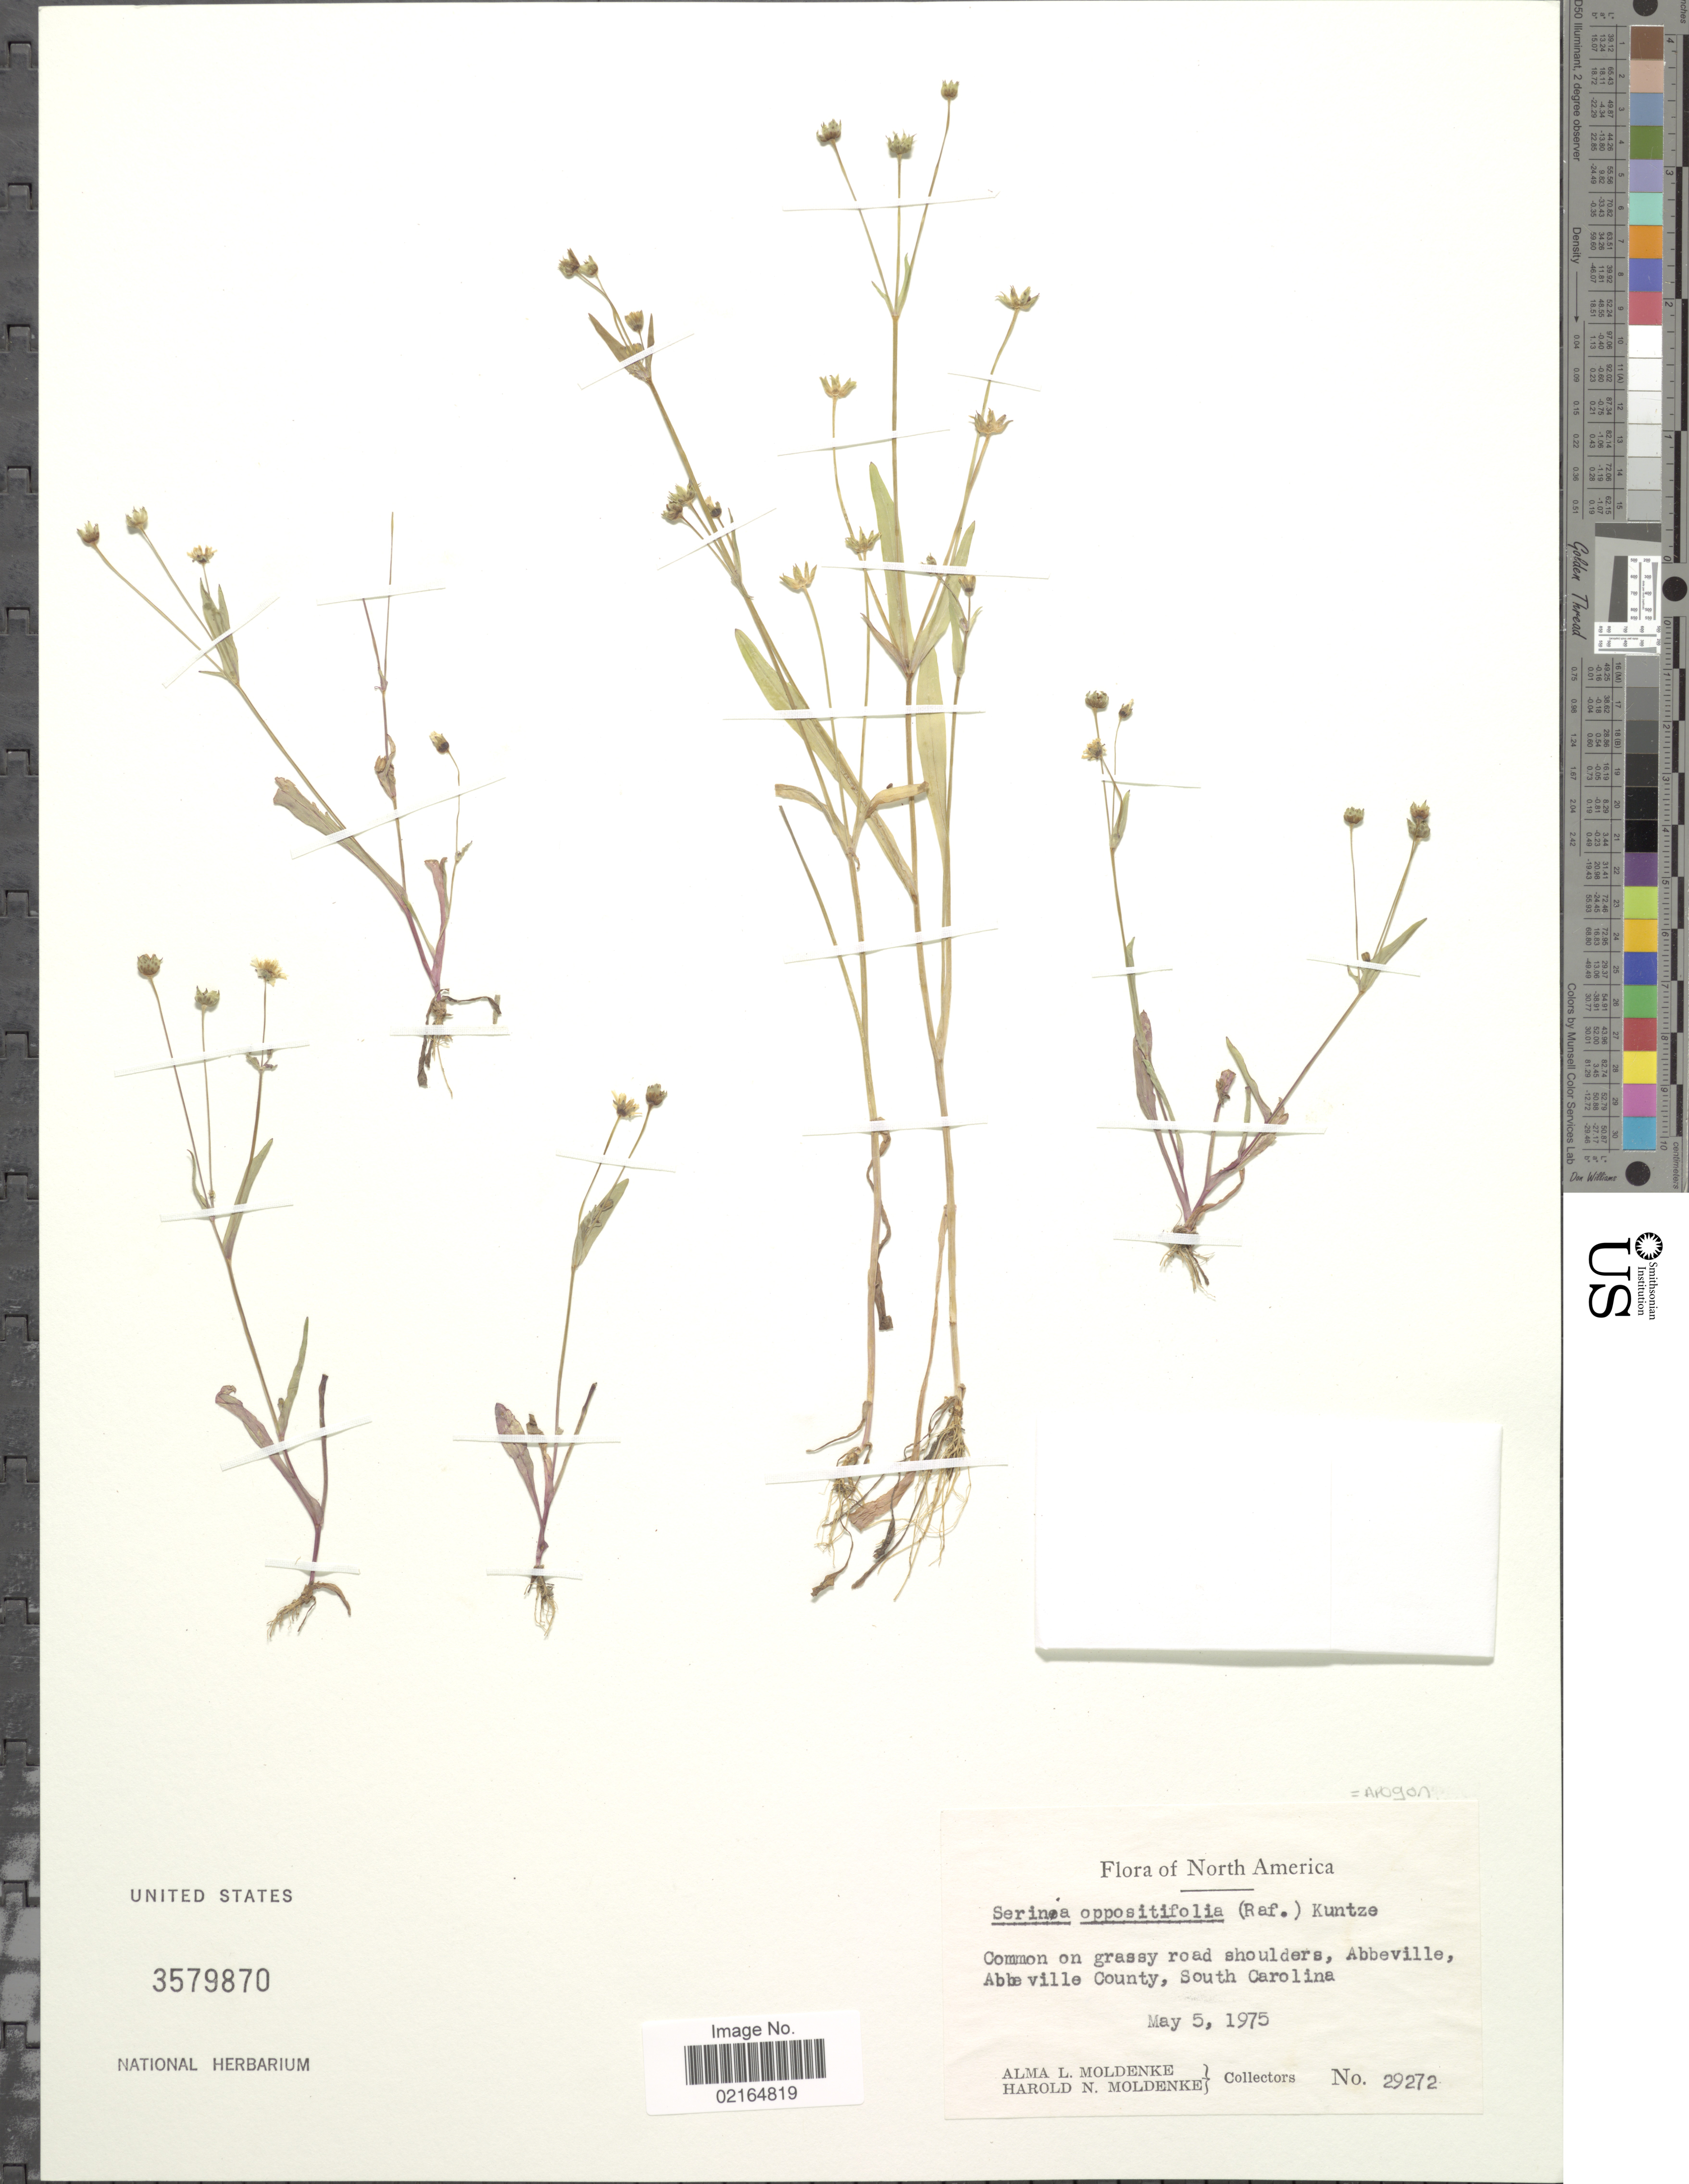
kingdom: Plantae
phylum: Tracheophyta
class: Magnoliopsida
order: Asterales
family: Asteraceae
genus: Krigia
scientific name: Krigia cespitosa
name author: (Raf.) K.L. Chambers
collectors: A. L. Moldenke & H. N. Moldenke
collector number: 29272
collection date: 1975-05-05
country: United States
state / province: South Carolina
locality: Common on grassy road shoulders, Abbeville, Abbeville County.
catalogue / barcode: US 3579870